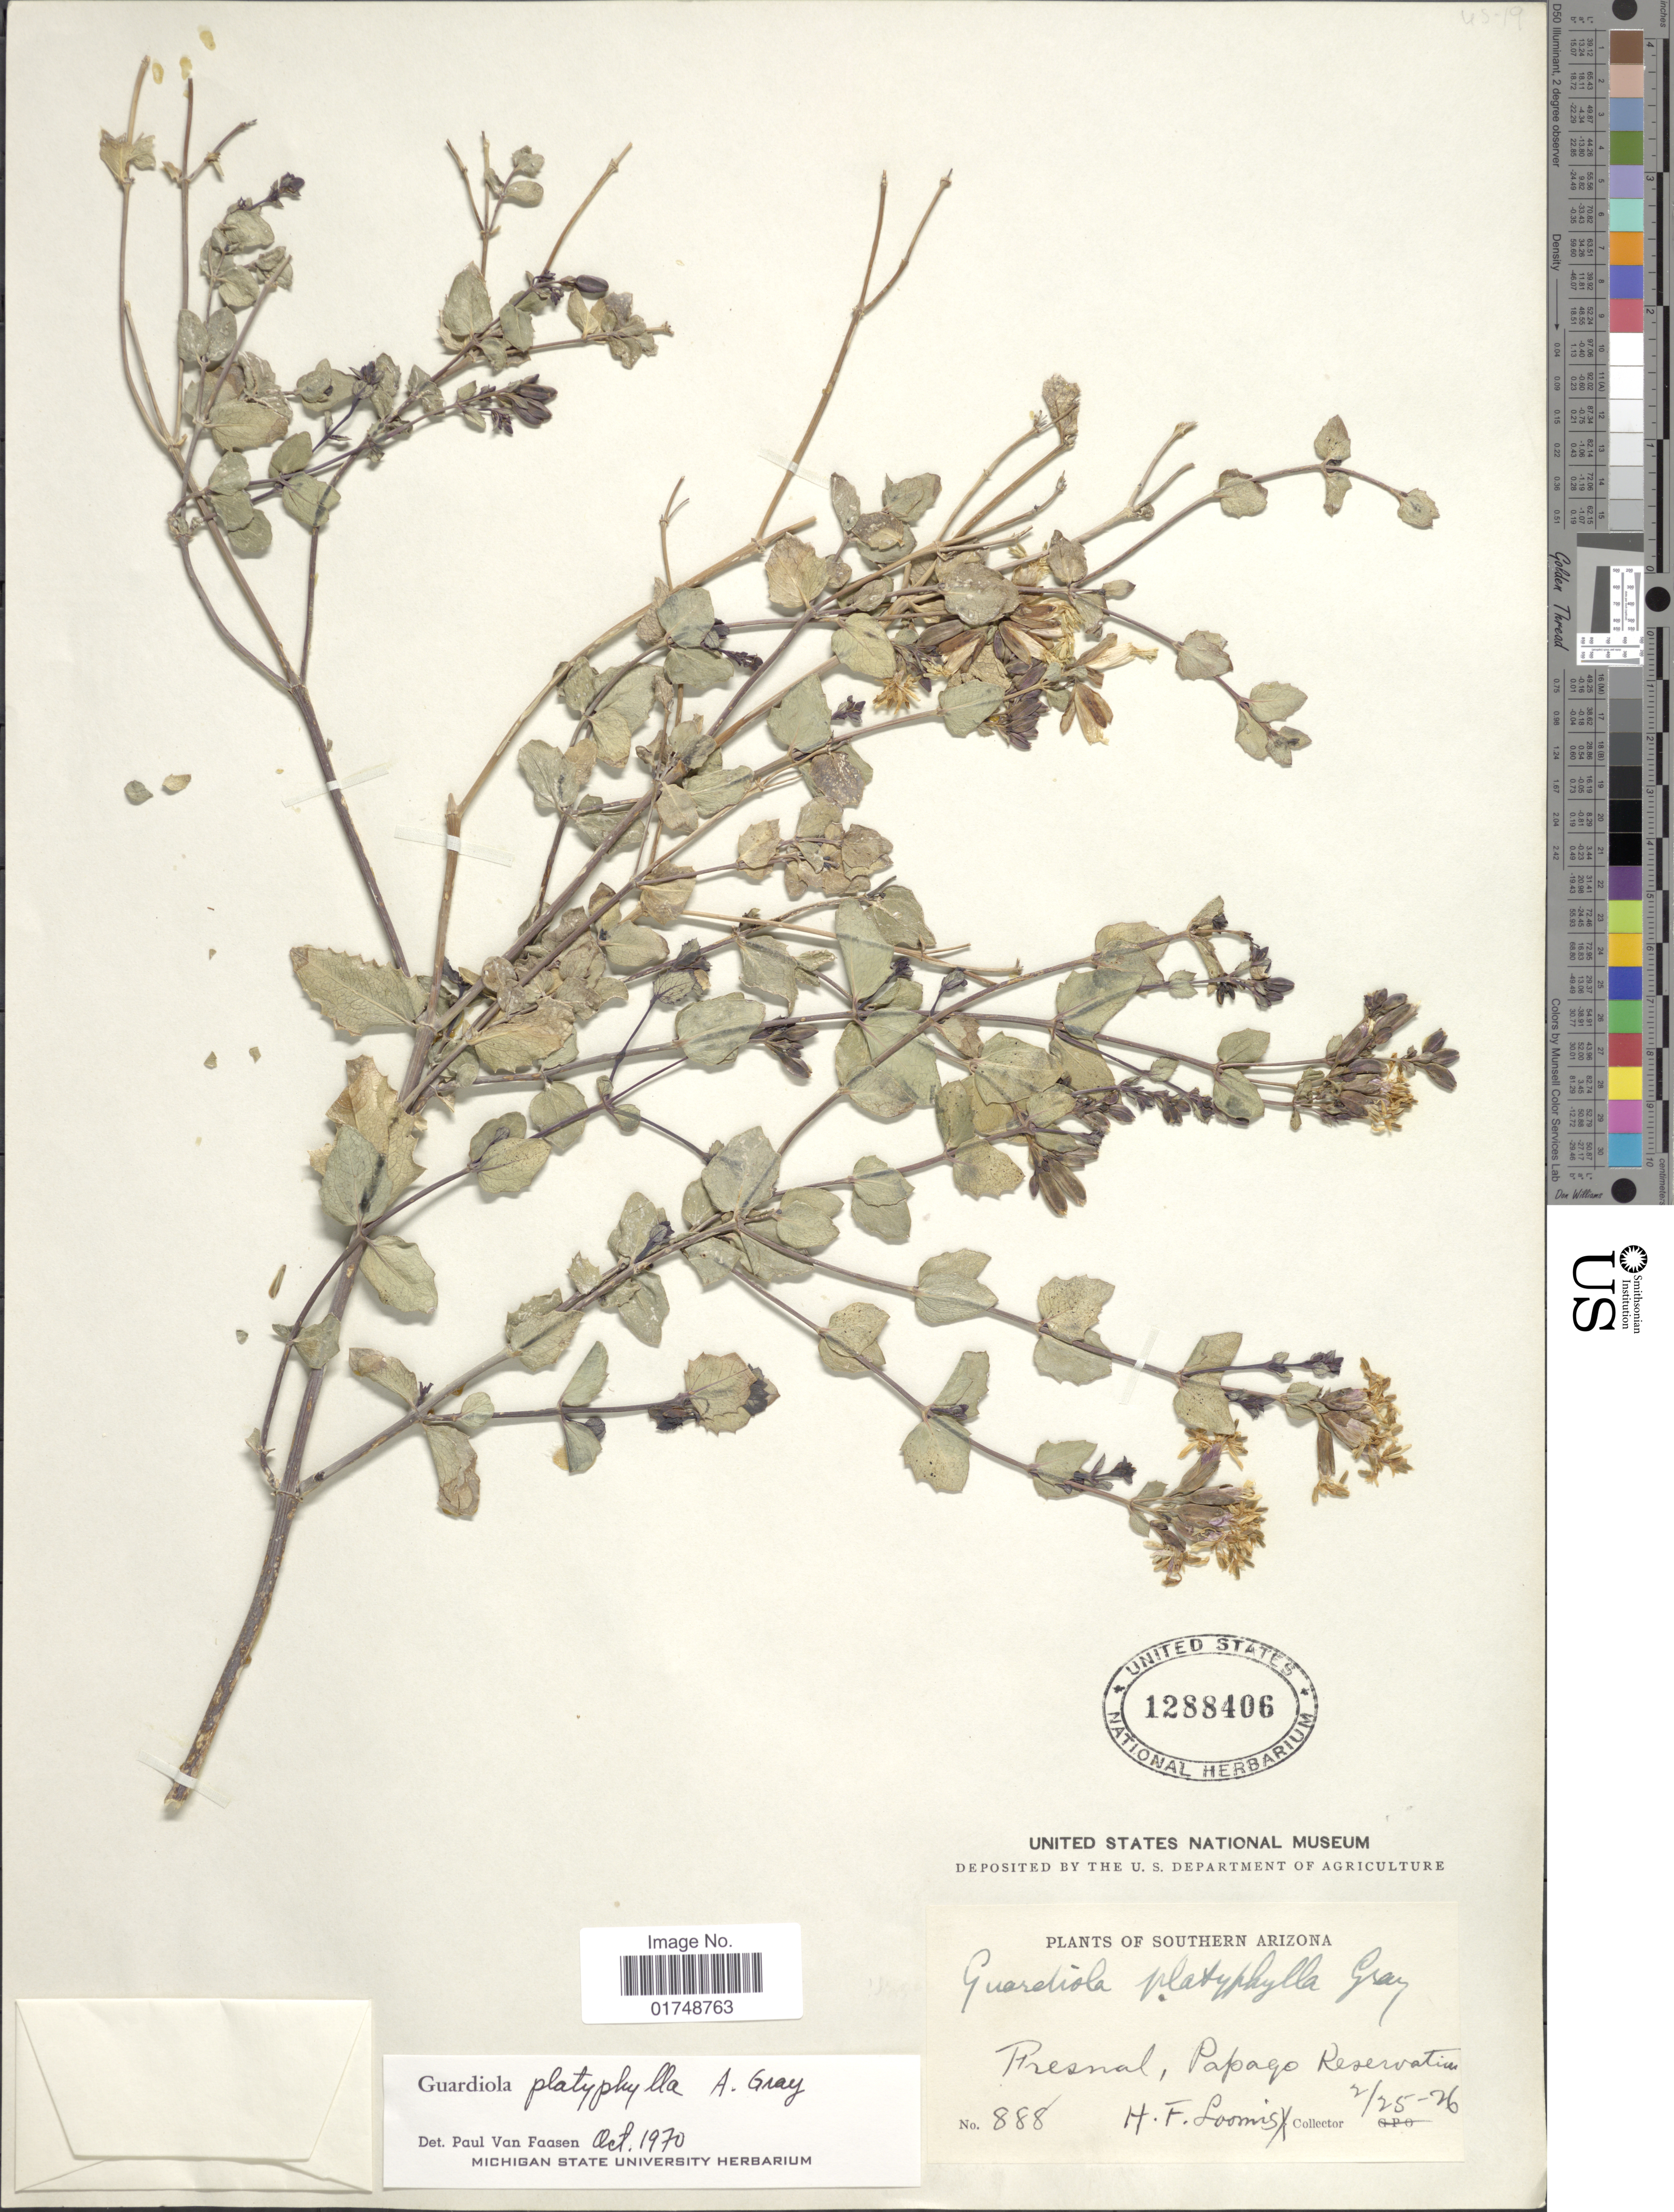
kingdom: Plantae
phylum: Tracheophyta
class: Magnoliopsida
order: Asterales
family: Asteraceae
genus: Guardiola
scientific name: Guardiola platyphylla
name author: A. Gray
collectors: H. F. Loomis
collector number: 888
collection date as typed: Transcribed d/m/y: 25/2/26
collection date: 1926-02-25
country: United States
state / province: Arizona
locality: Southern Arizona. Fresnal, Papago Reservation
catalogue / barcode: US 1288406